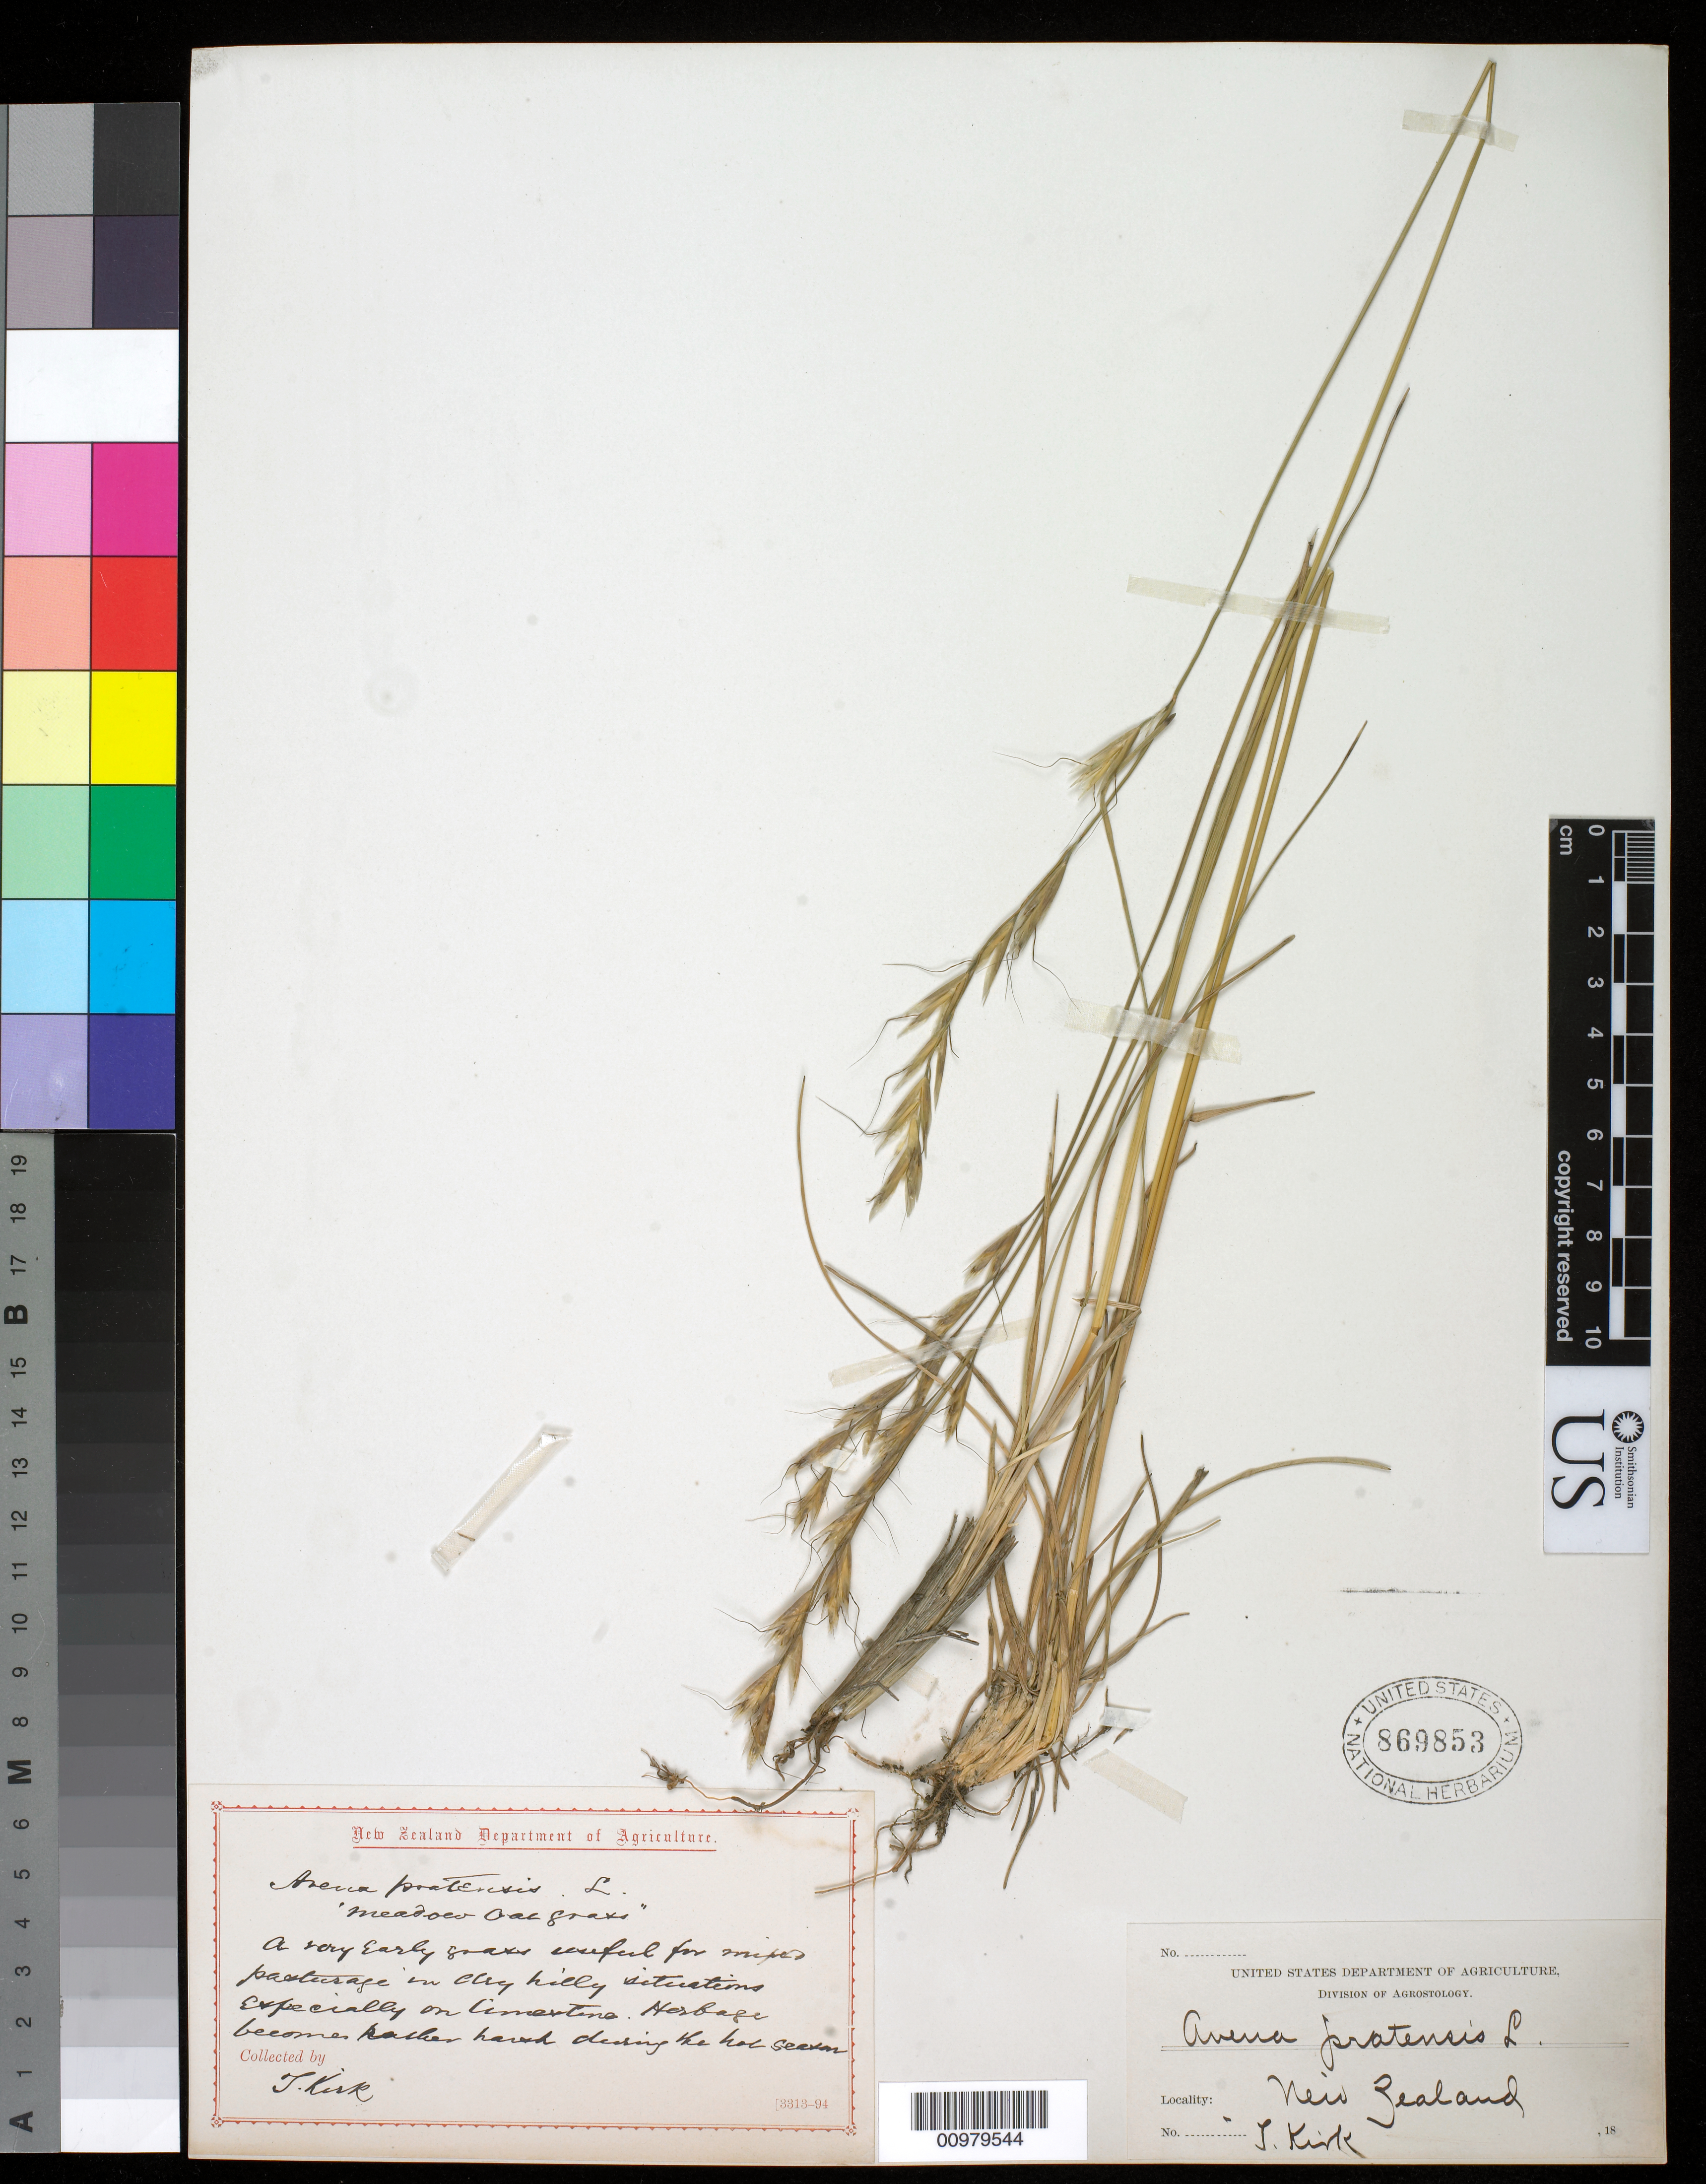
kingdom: Plantae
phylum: Tracheophyta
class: Liliopsida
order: Poales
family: Poaceae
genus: Helictochloa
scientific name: Helictochloa pratensis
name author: (L.) Romero-Zarco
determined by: Poaceae Reorganization Project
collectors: T. Kirk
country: New Zealand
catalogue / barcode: US 869853